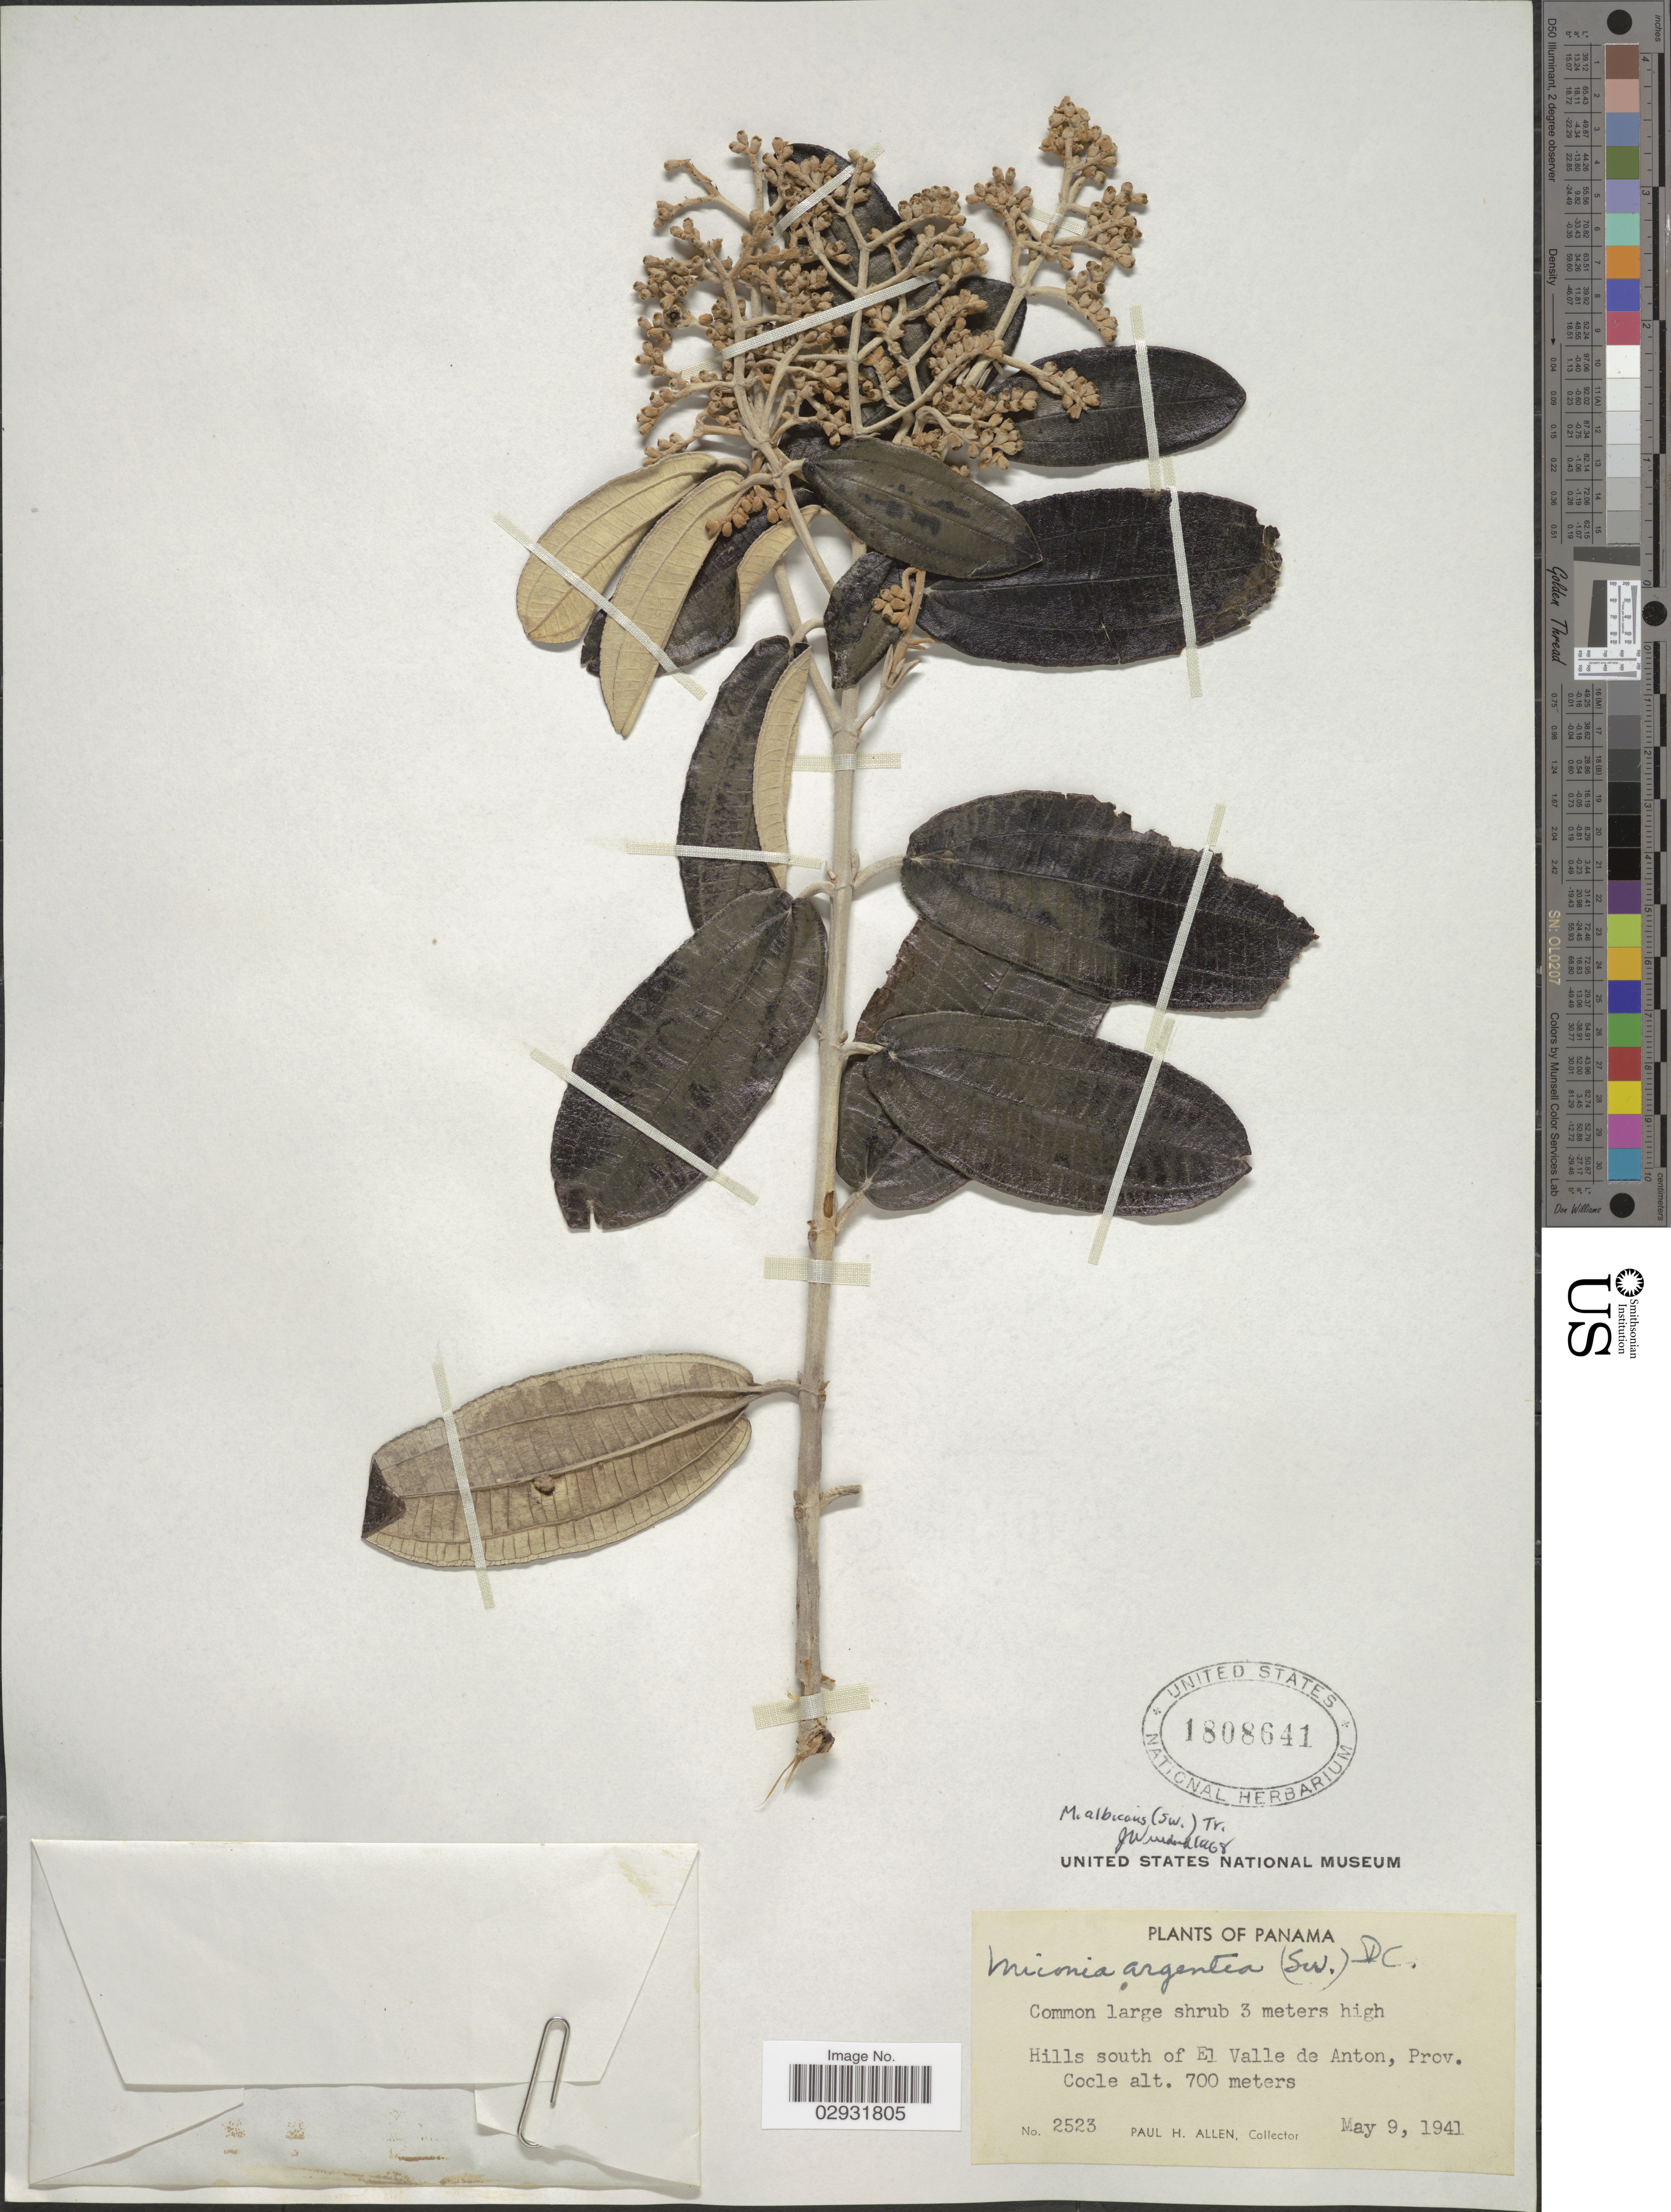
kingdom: Plantae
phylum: Tracheophyta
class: Magnoliopsida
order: Myrtales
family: Melastomataceae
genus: Miconia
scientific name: Miconia albicans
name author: (Sw.) Steud.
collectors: P. H. Allen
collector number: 2523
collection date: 1941-05-09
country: Panama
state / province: Coclé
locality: Hills south of El Valle de Anton, Prov. Cocle.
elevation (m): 700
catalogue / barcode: US 1808641